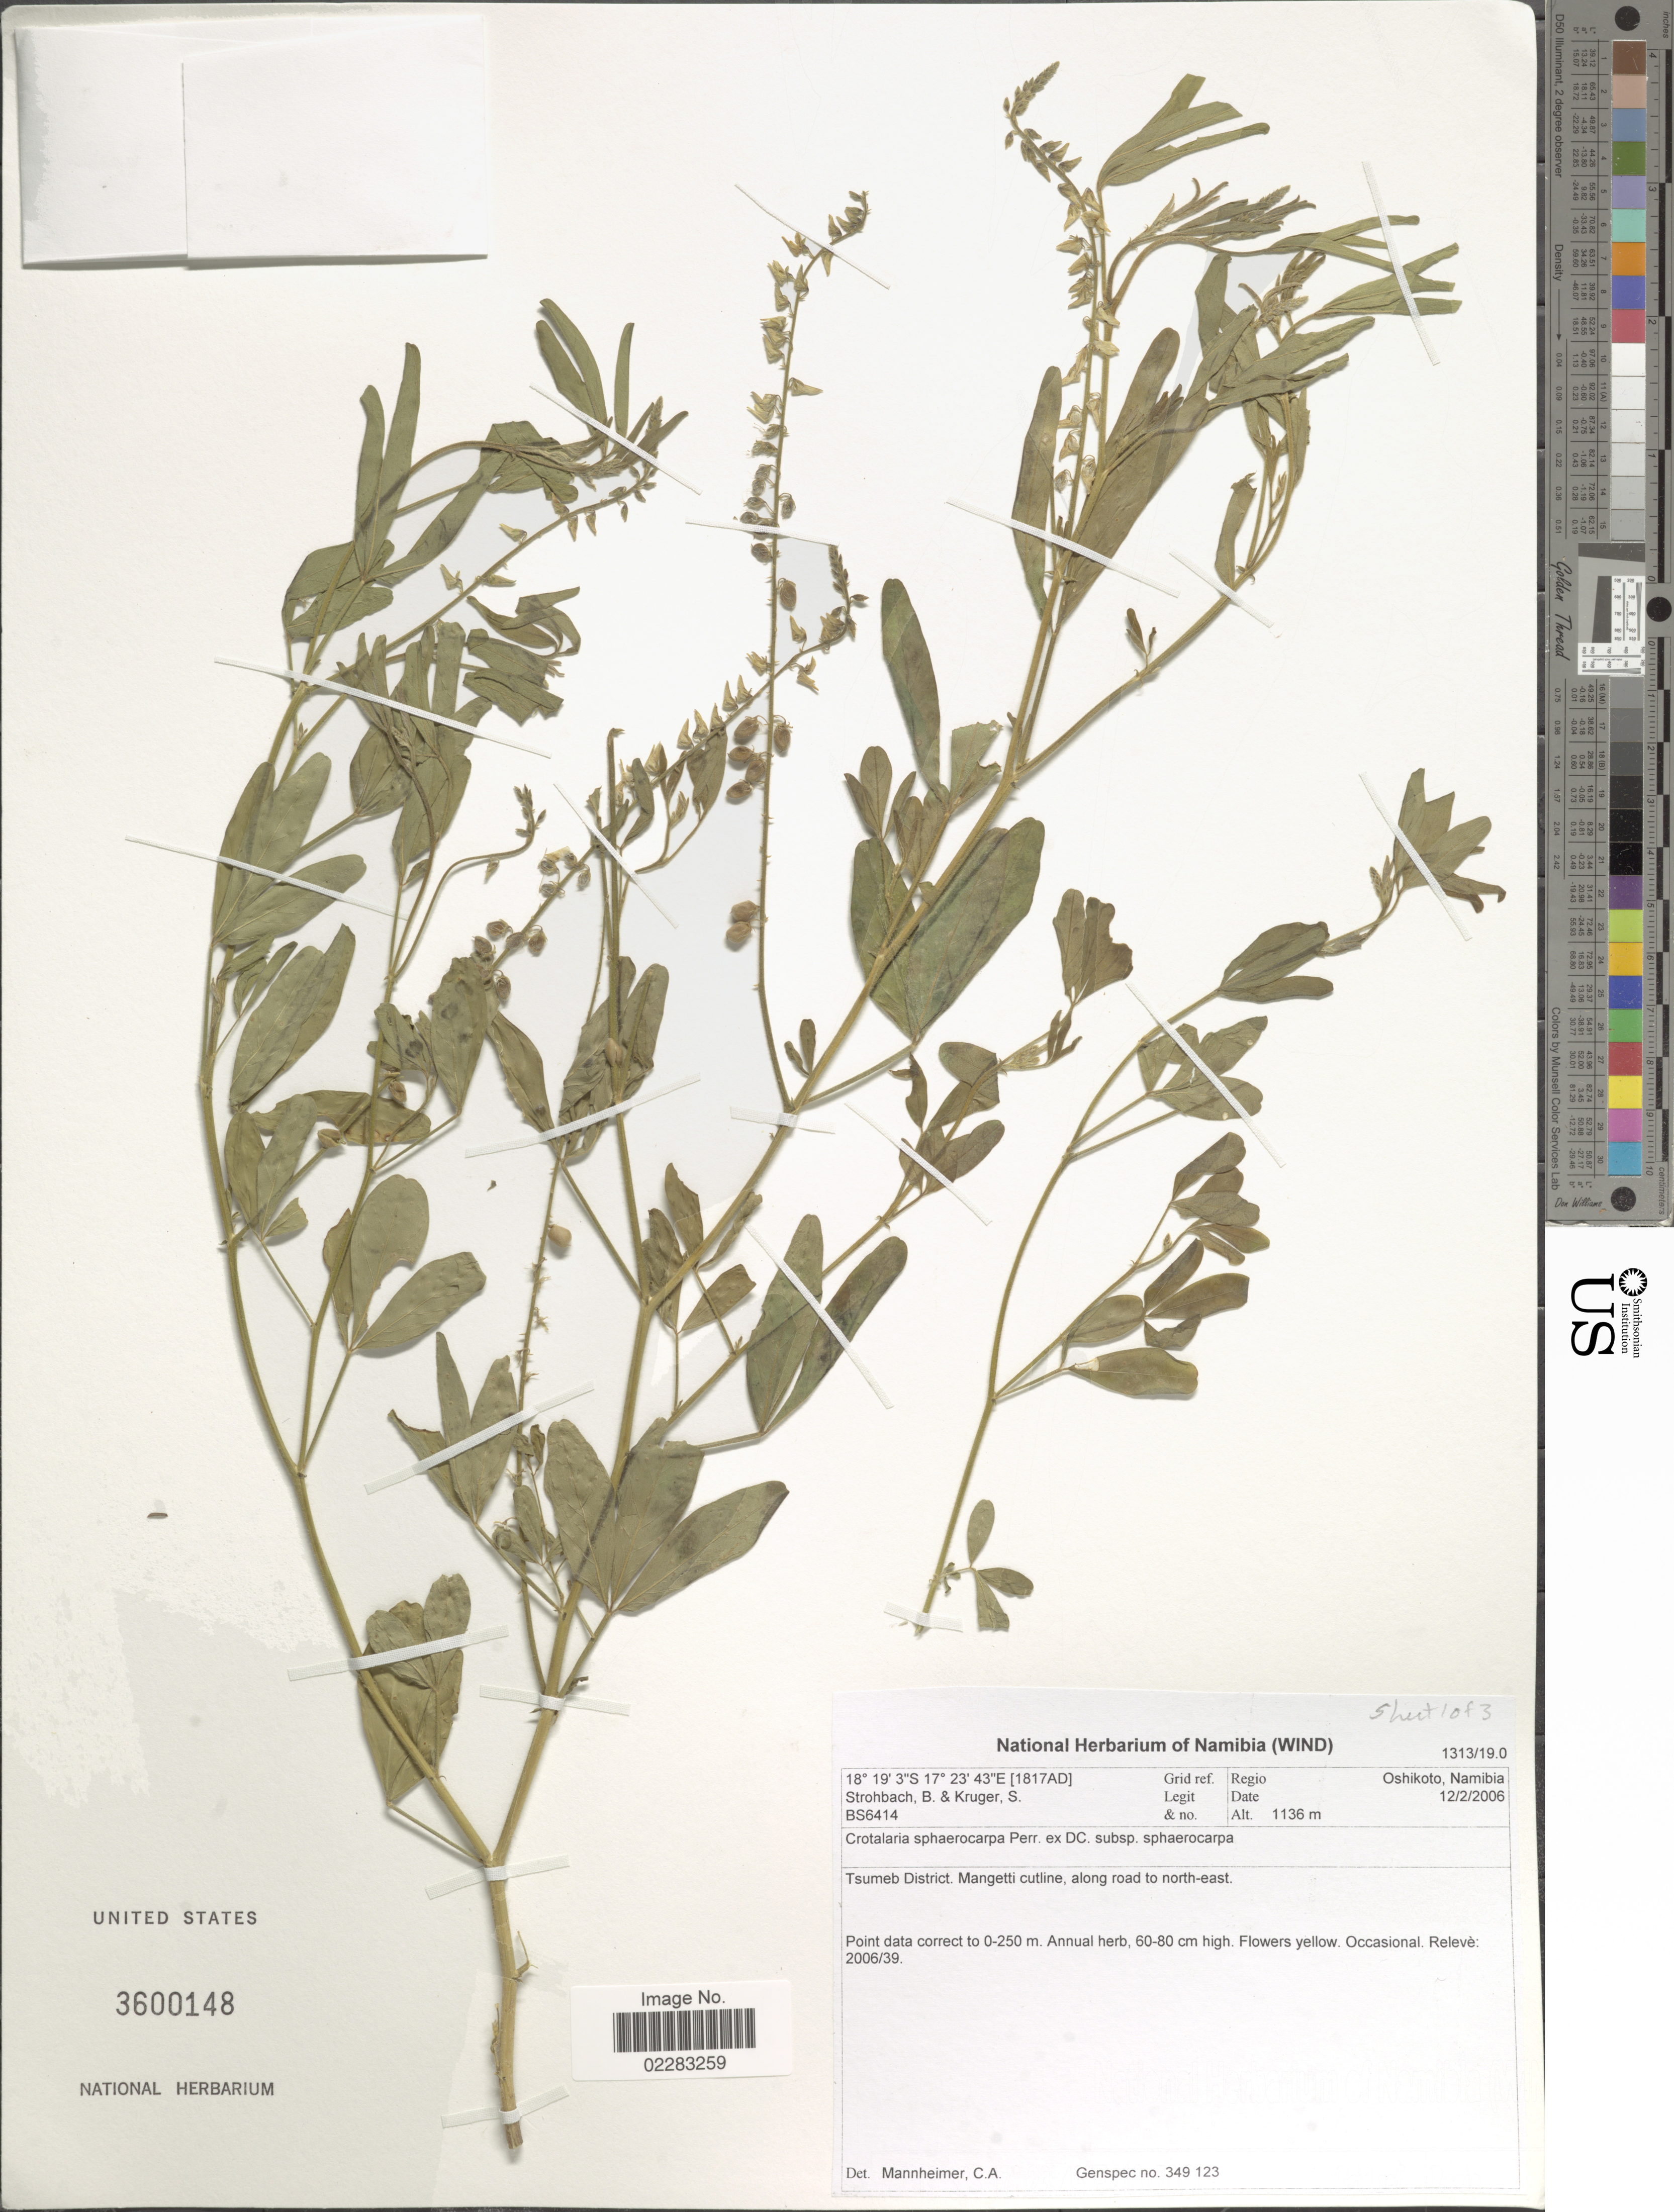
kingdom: Plantae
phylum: Tracheophyta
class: Magnoliopsida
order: Fabales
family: Fabaceae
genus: Crotalaria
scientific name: Crotalaria sphaerocarpa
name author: Perr. ex DC.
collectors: B. Strohbach & S. Kruger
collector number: BS6414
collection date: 2006-02-12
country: Namibia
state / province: Oshikoto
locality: Tsumeb District, Mangetti cutline, along road to north-east.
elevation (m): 1136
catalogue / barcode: US 3600148